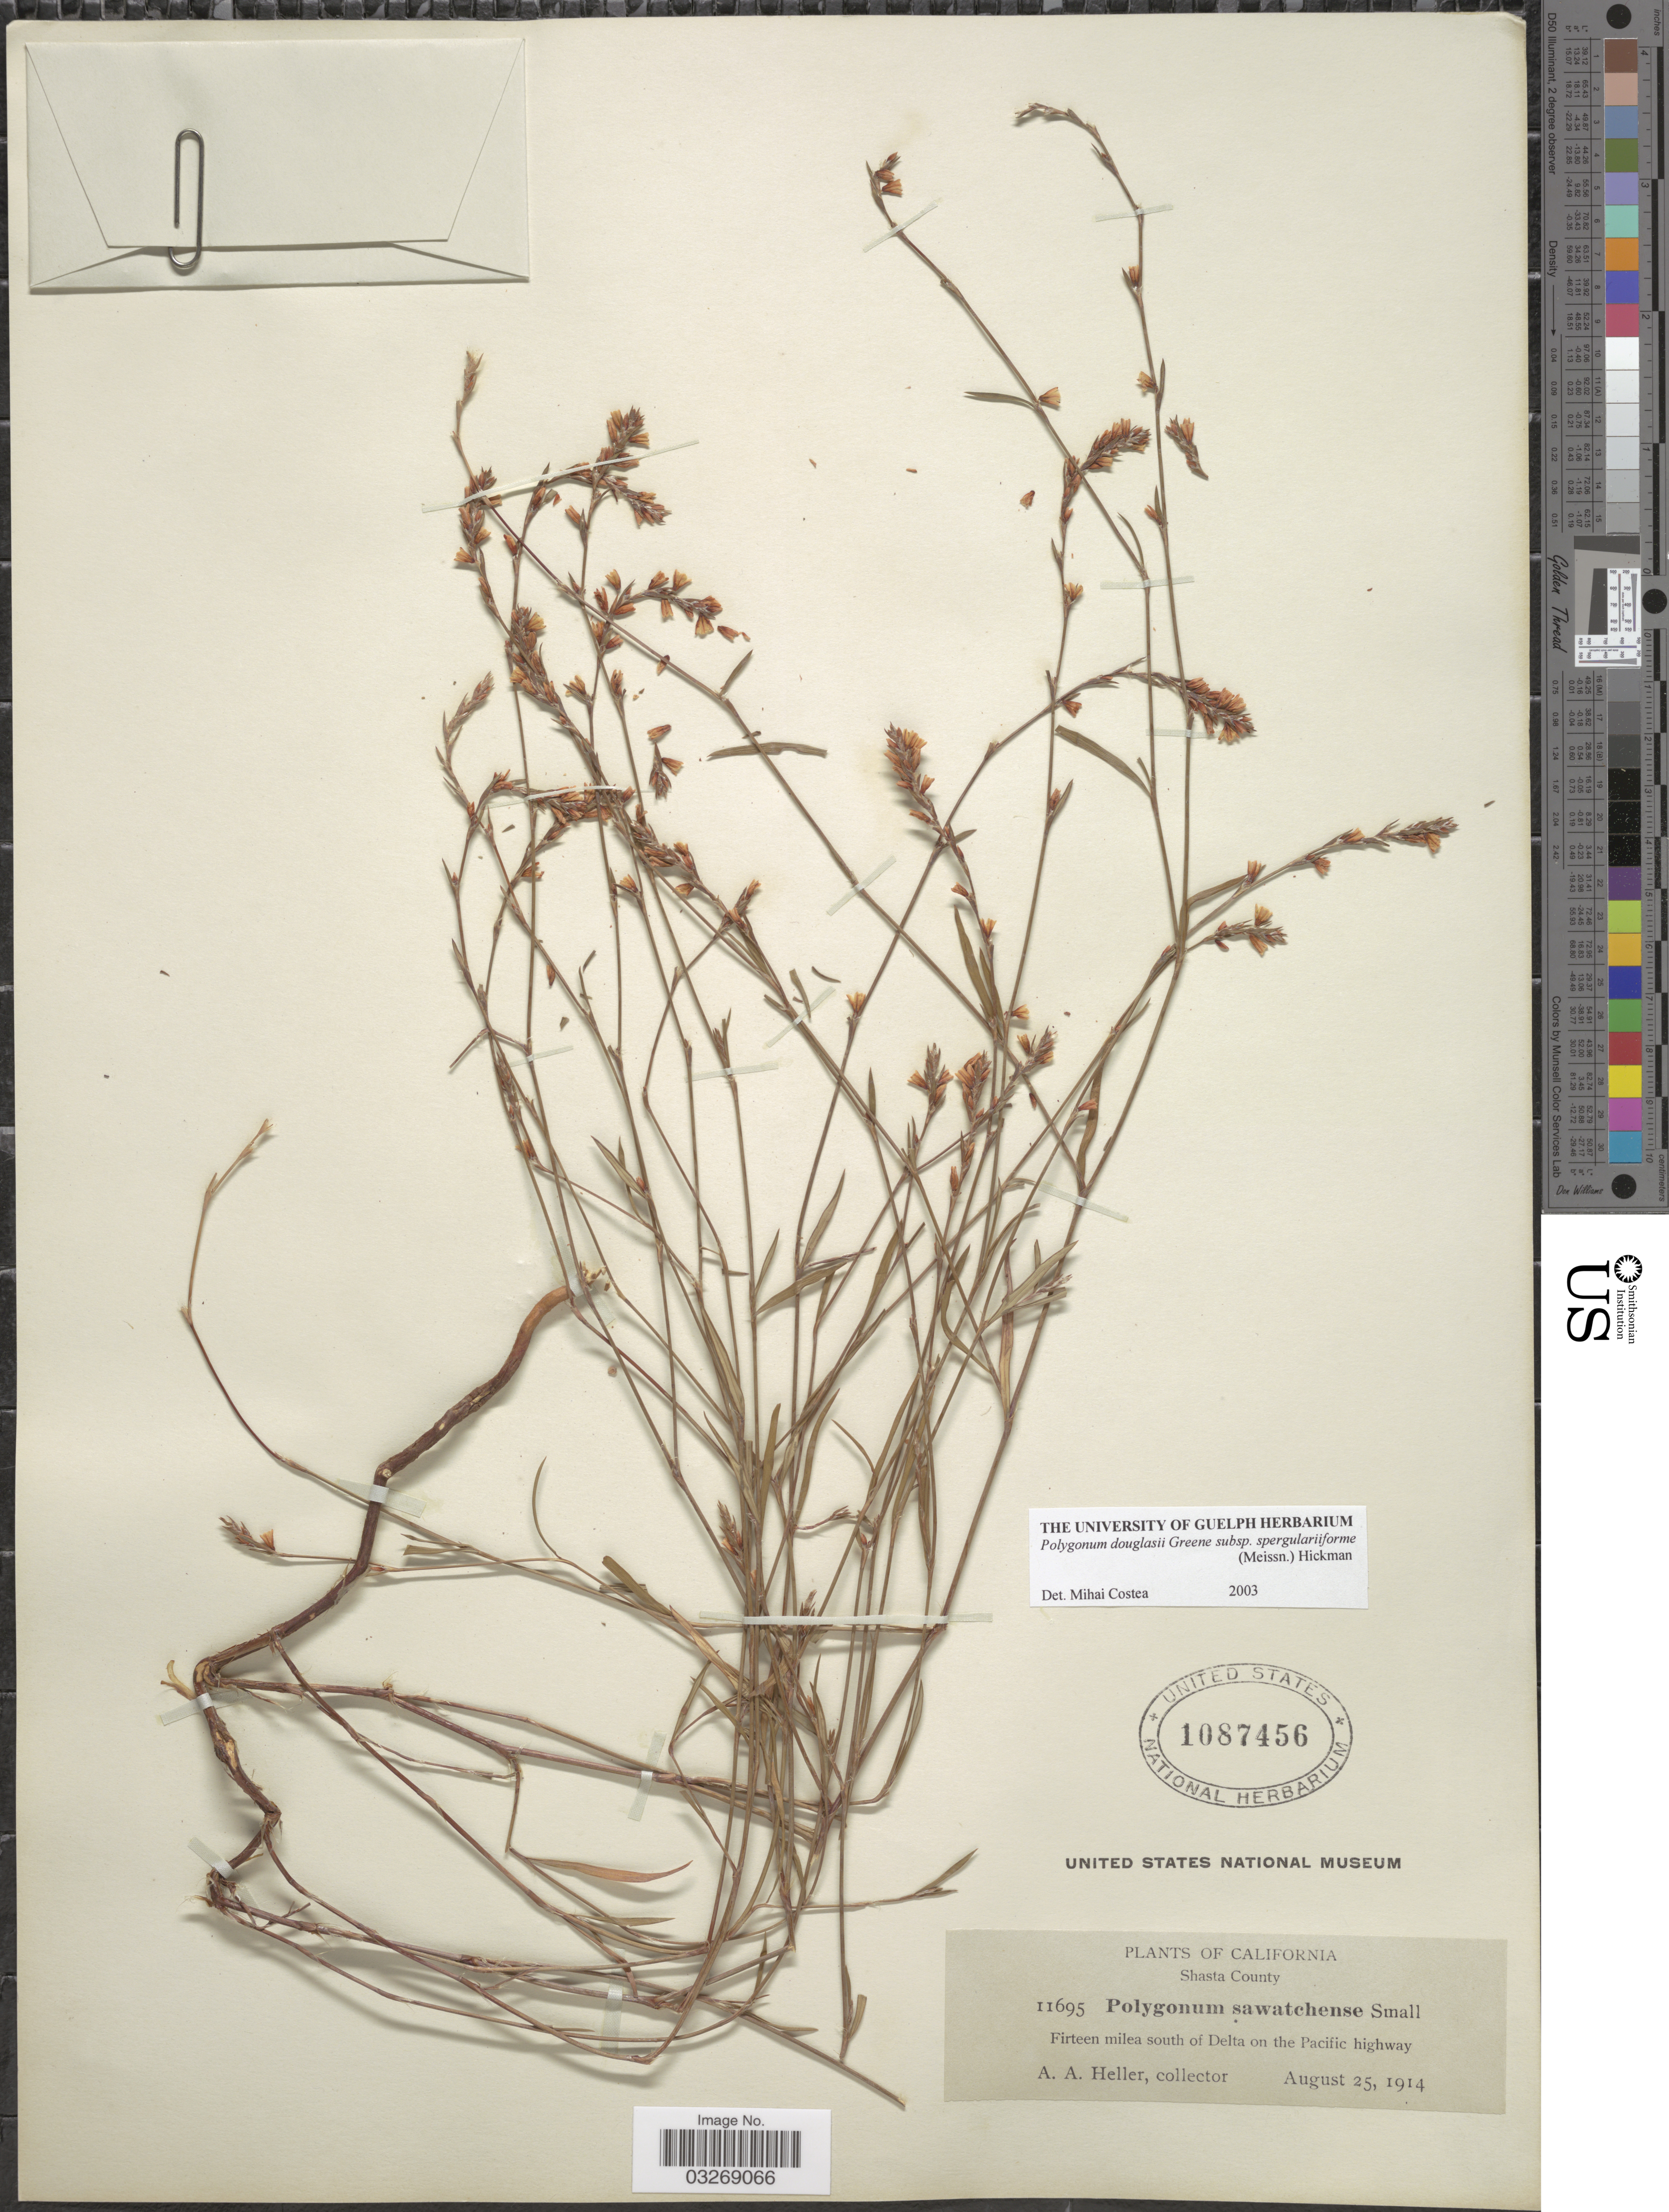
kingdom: Plantae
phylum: Tracheophyta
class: Magnoliopsida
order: Caryophyllales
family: Polygonaceae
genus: Polygonum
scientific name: Polygonum douglasii subsp. spergulariiforme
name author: (Meisn. ex Small) Hickman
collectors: A. A. Heller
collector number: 11695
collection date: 1914-08-25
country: United States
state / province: California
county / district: Shasta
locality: Shasta County. Firteen milea south of Delta on the Pacific highway.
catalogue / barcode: US 1087456